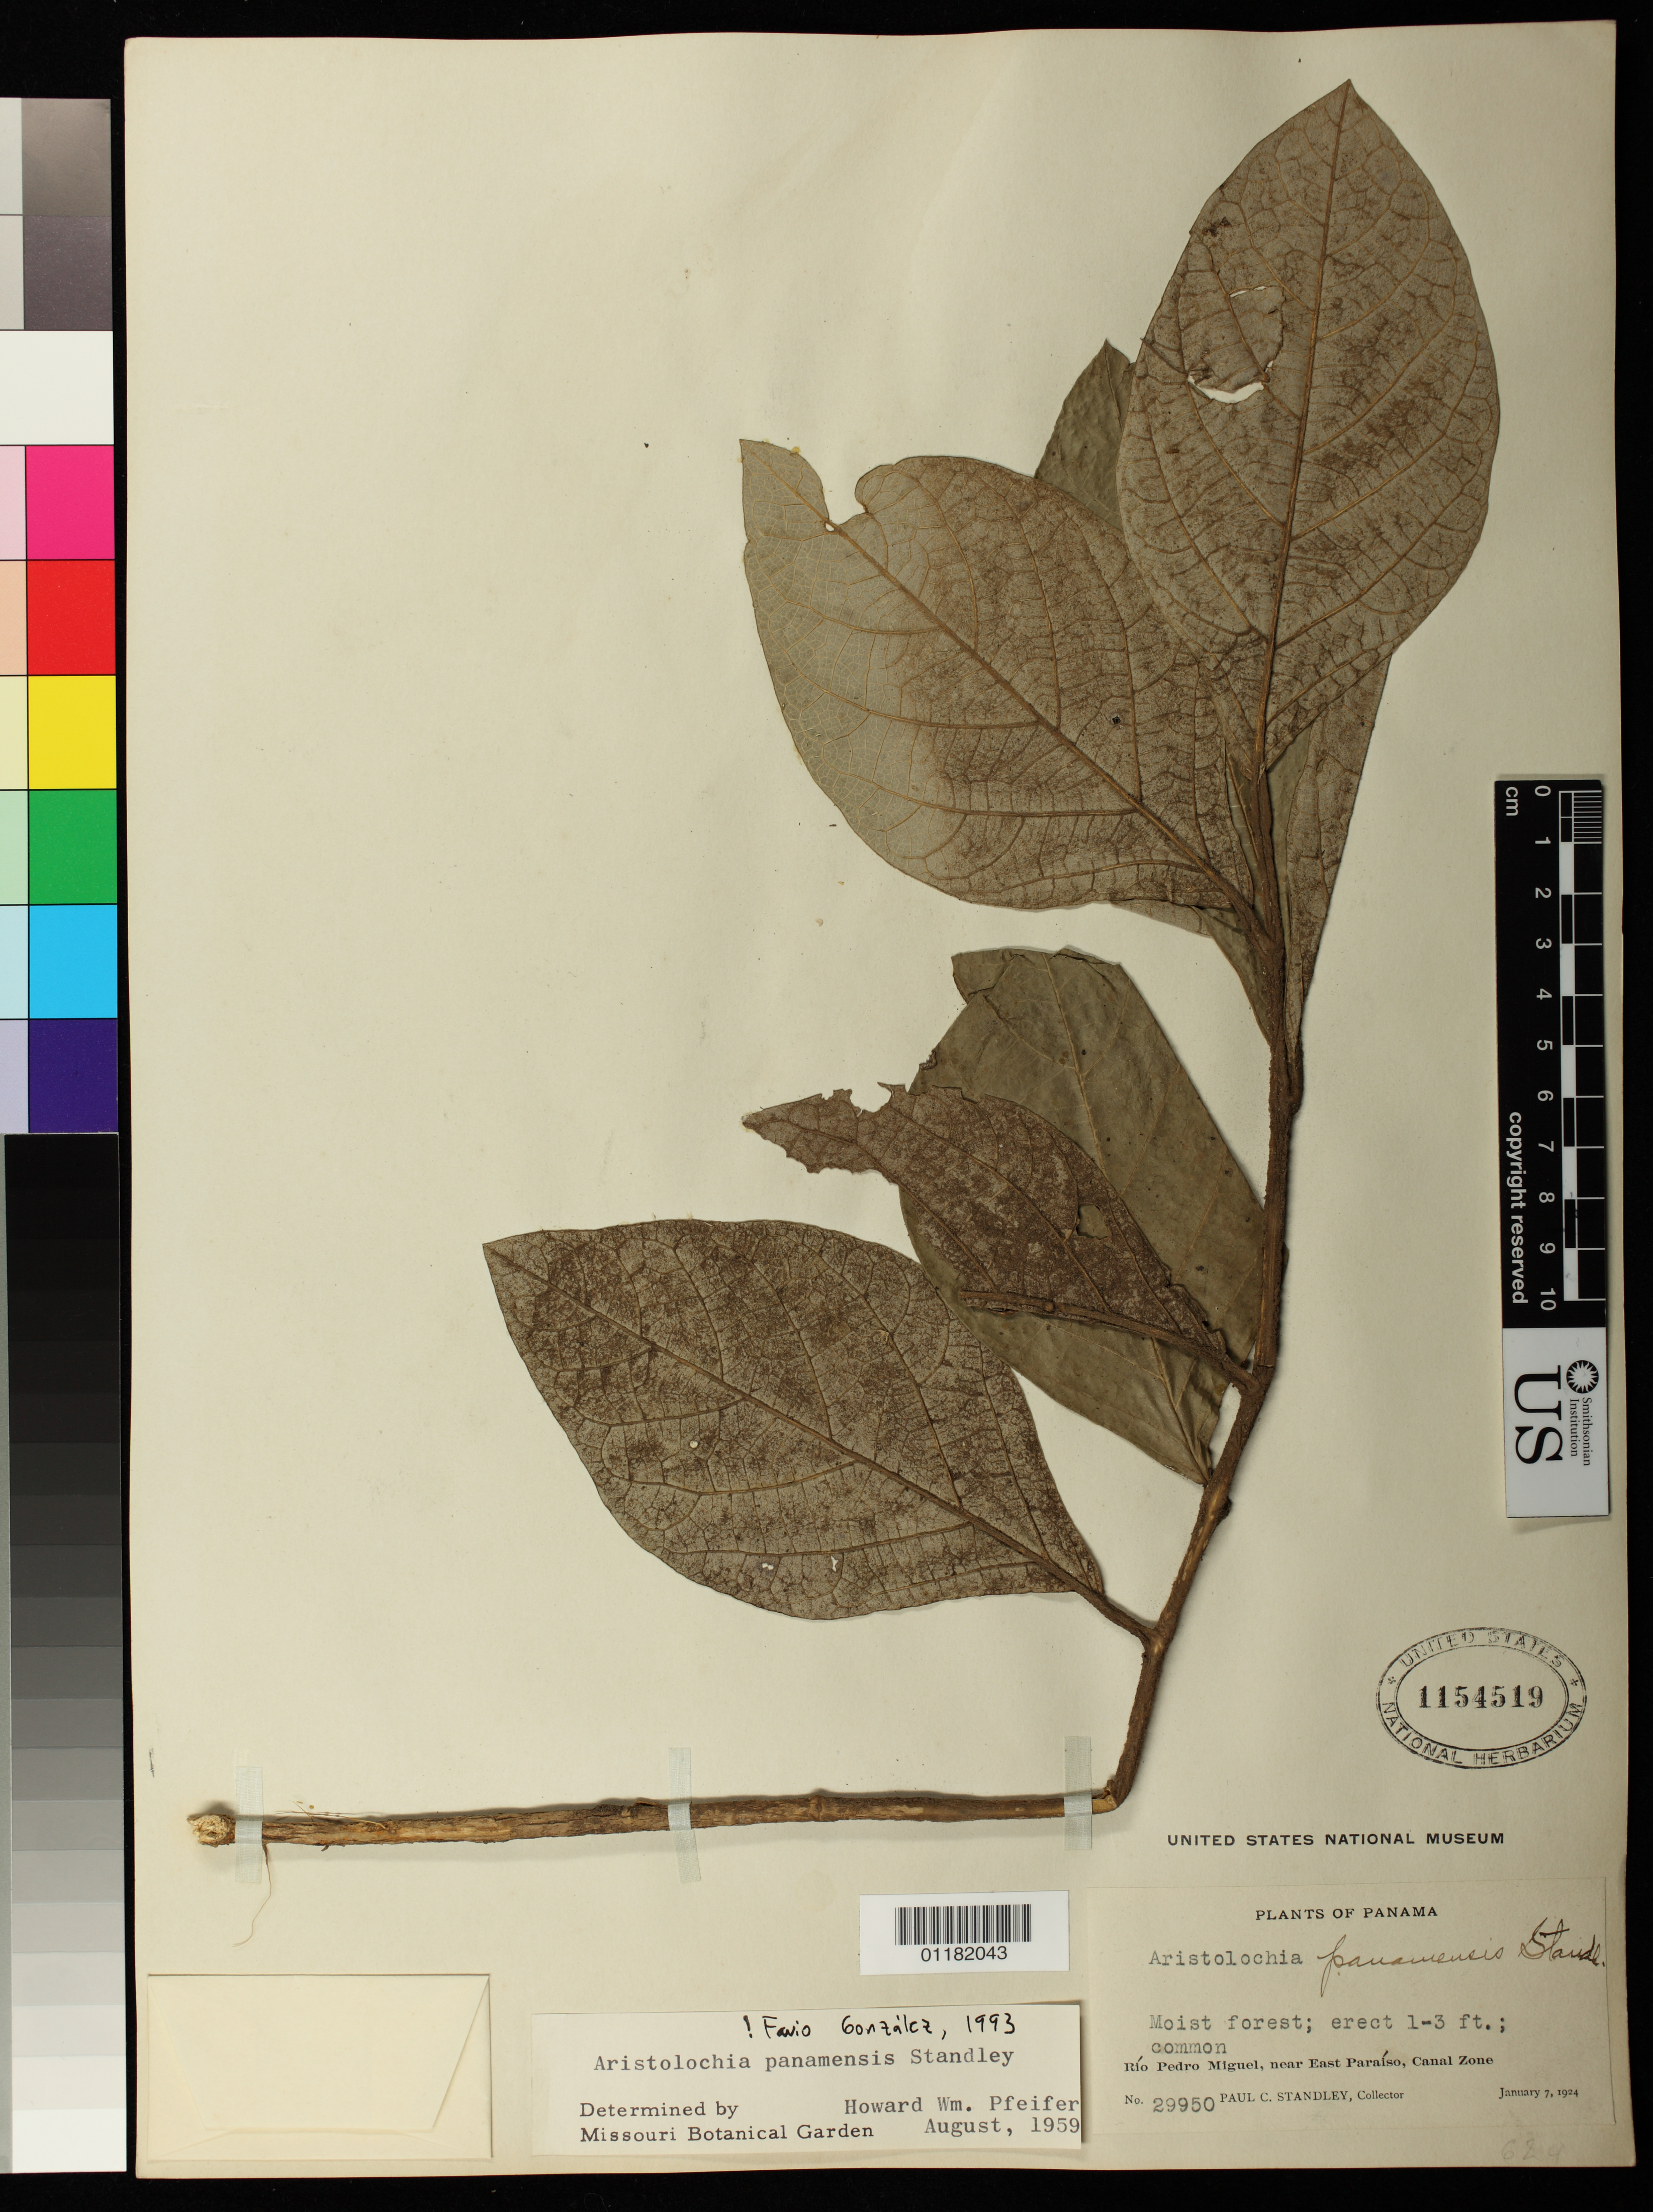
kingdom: Plantae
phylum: Tracheophyta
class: Magnoliopsida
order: Piperales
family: Aristolochiaceae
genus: Aristolochia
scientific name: Aristolochia panamensis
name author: Standl.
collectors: P. C. Standley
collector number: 29950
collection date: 1924-01-07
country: Panama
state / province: Panamá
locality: Rio Pedro Miguel, near East Paraiso, Canal Zone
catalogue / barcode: US 1154519